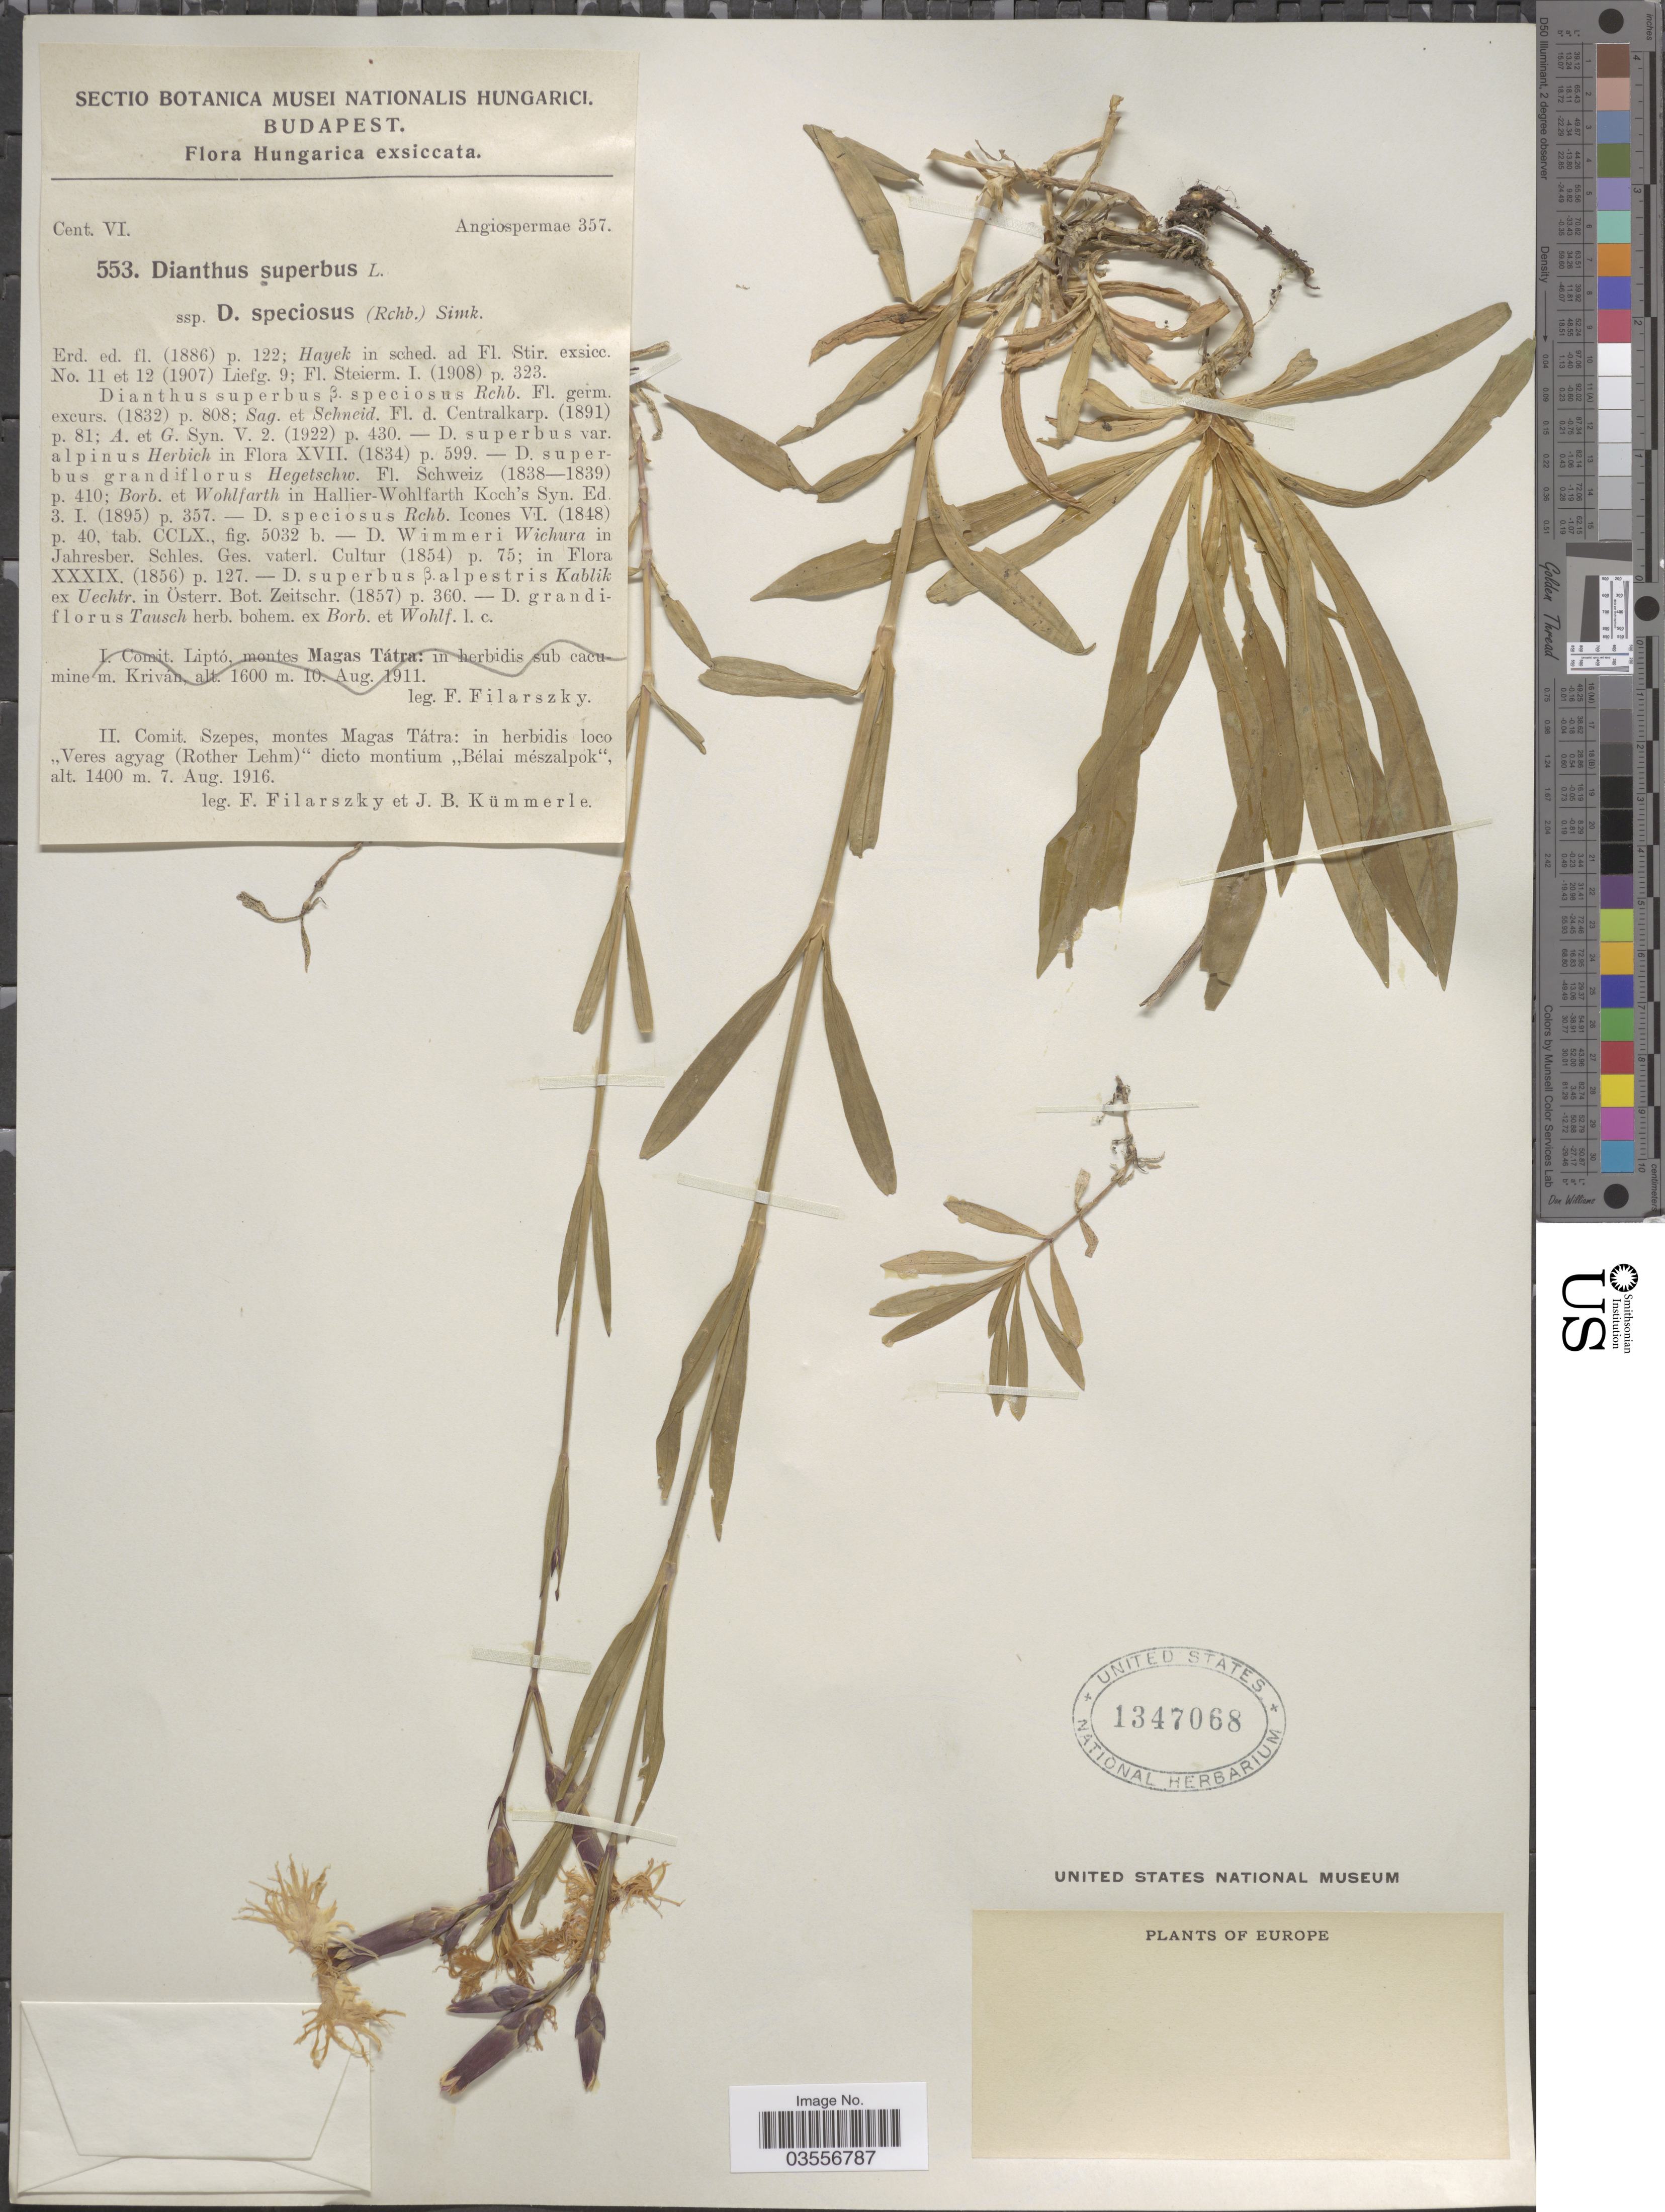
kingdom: Plantae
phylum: Tracheophyta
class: Magnoliopsida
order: Caryophyllales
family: Caryophyllaceae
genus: Dianthus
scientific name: Dianthus superbus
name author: L.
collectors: F. Filarszky & J. Kummerle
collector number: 553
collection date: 1916-08-07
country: Hungary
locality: Comit. Szepes, montes Magas Tátra: in herbidis loco "Veres agyag (Rother Lehm)" dicto montium "Bélai mészalpok".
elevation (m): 1400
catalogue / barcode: US 1347068